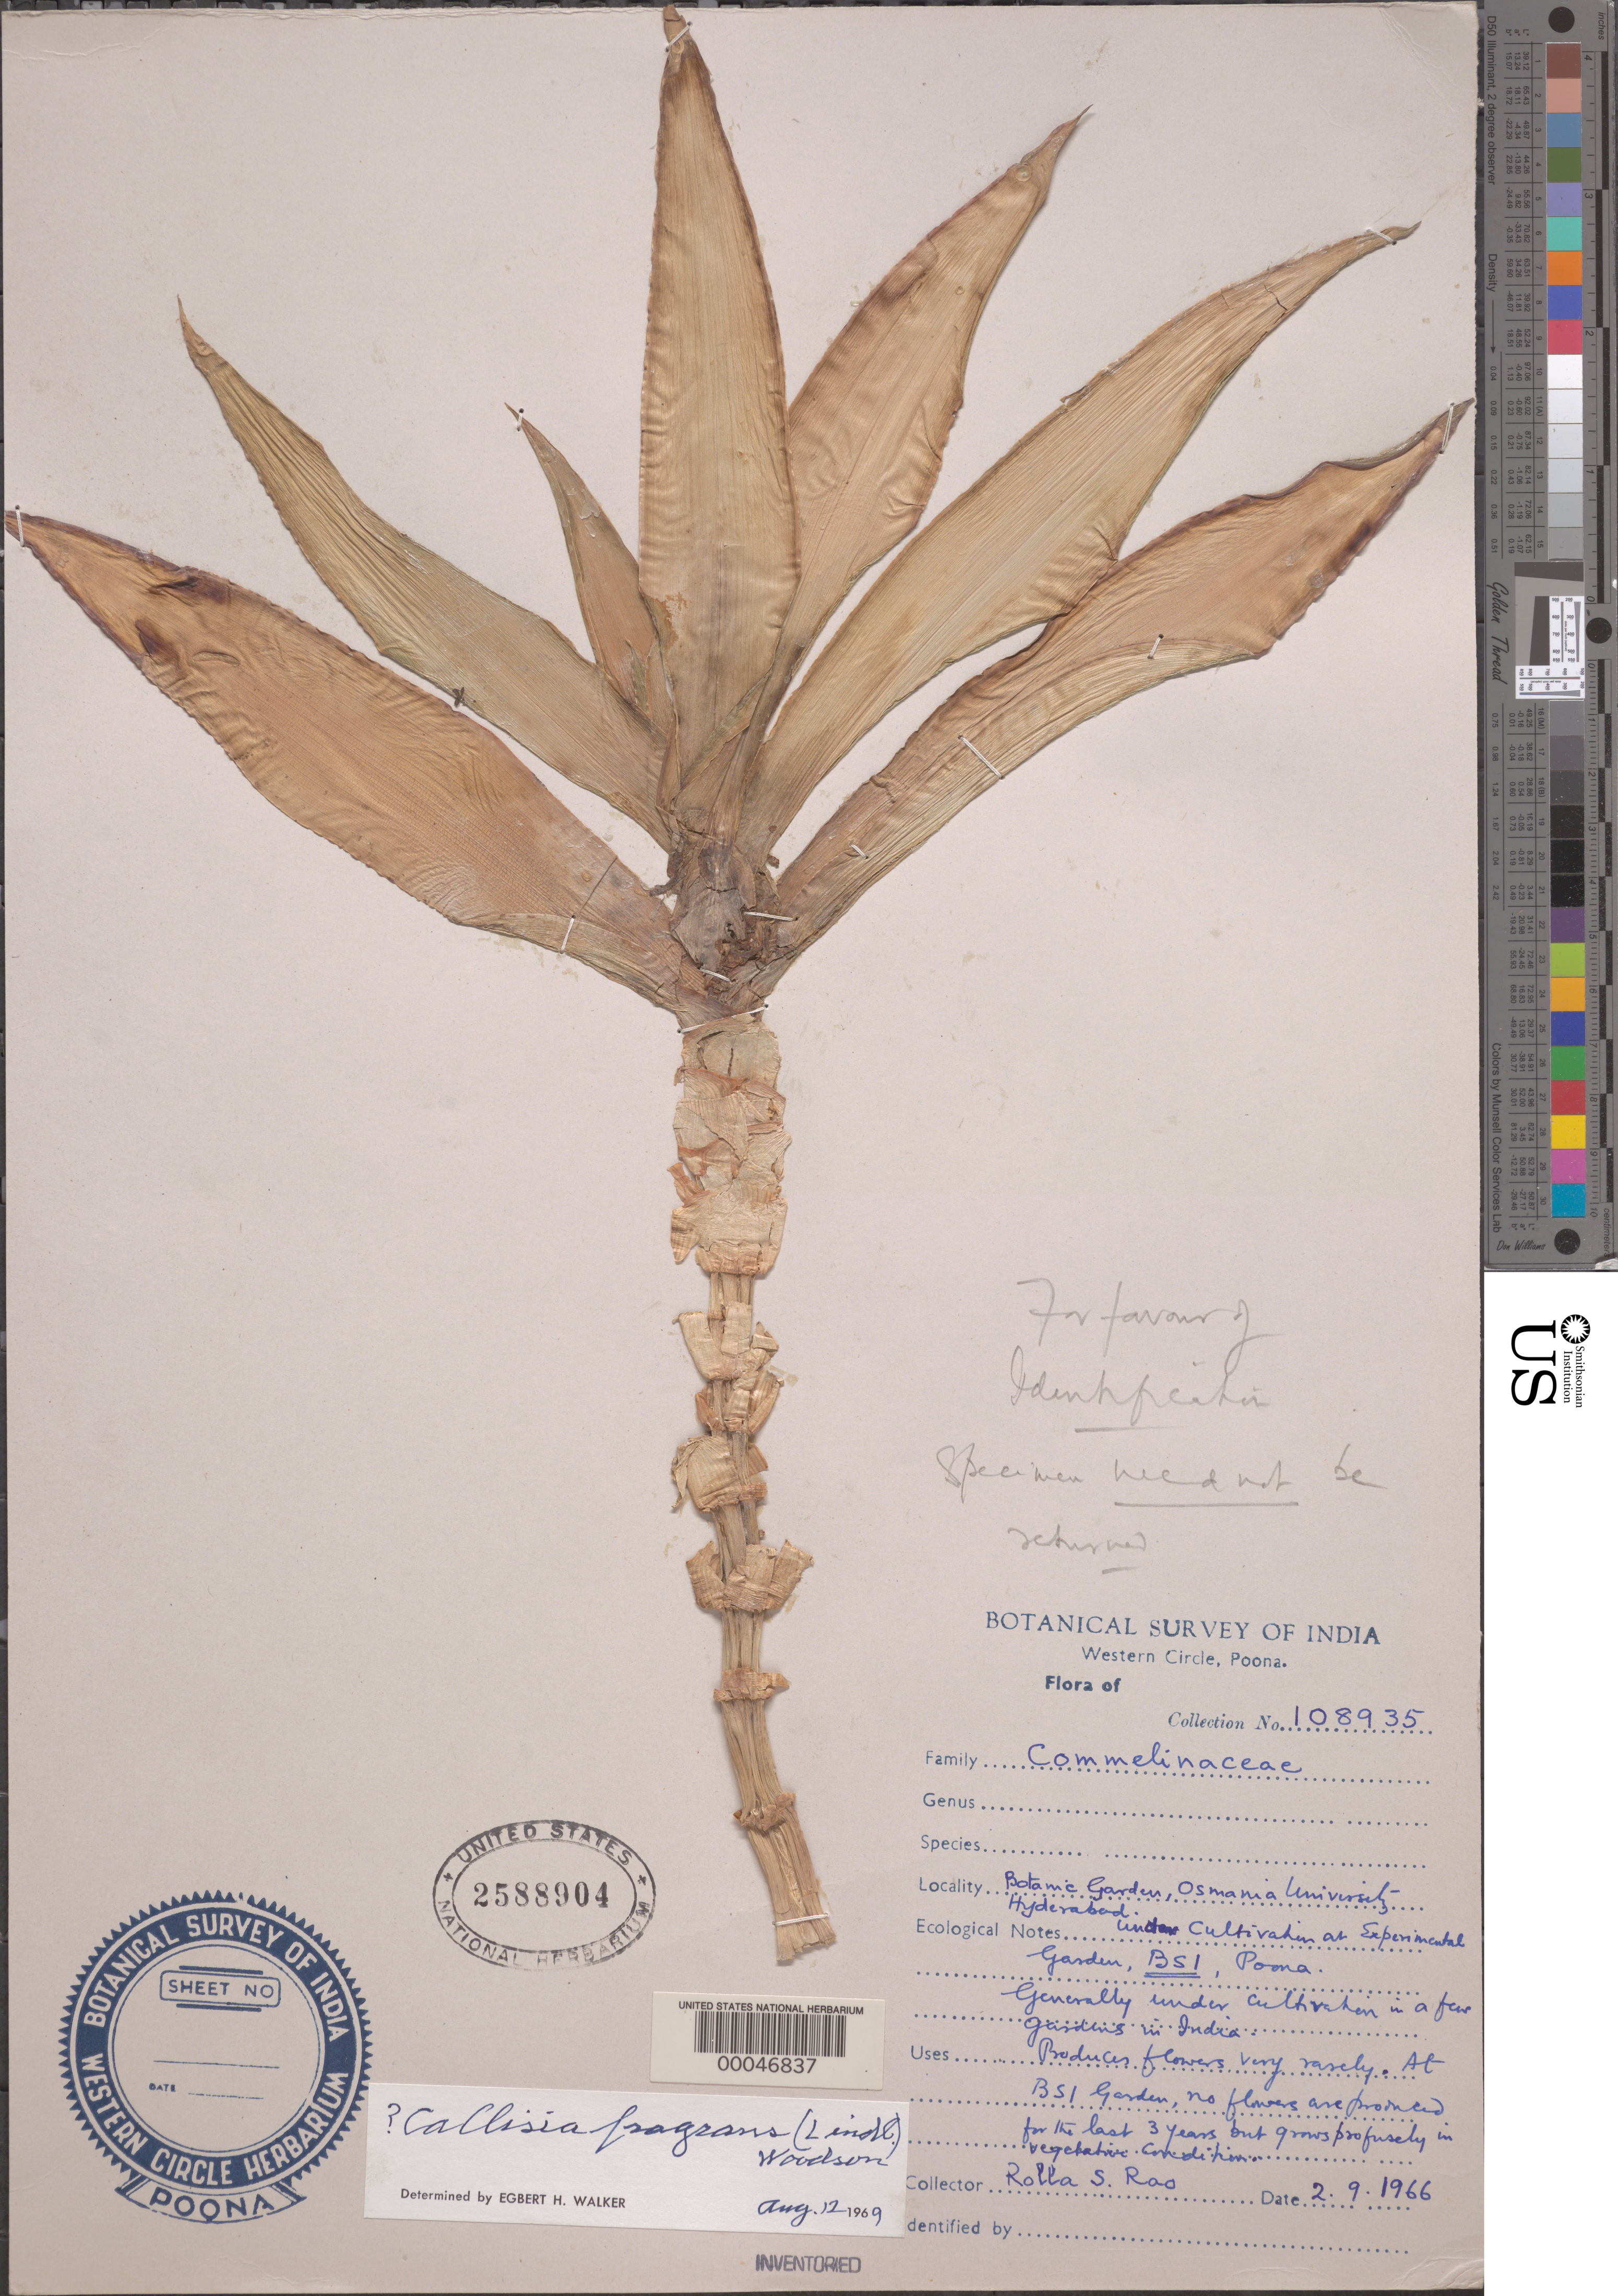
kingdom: Plantae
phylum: Tracheophyta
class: Liliopsida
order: Commelinales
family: Commelinaceae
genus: Callisia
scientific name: Callisia fragrans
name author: (Lindl.) Woodson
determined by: Walker, E. H.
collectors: R. Rao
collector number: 108935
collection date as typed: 02 Sep 1966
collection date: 1966-09-02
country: India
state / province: Maharashtra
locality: Botanic garden, osmania university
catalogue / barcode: US 2588904